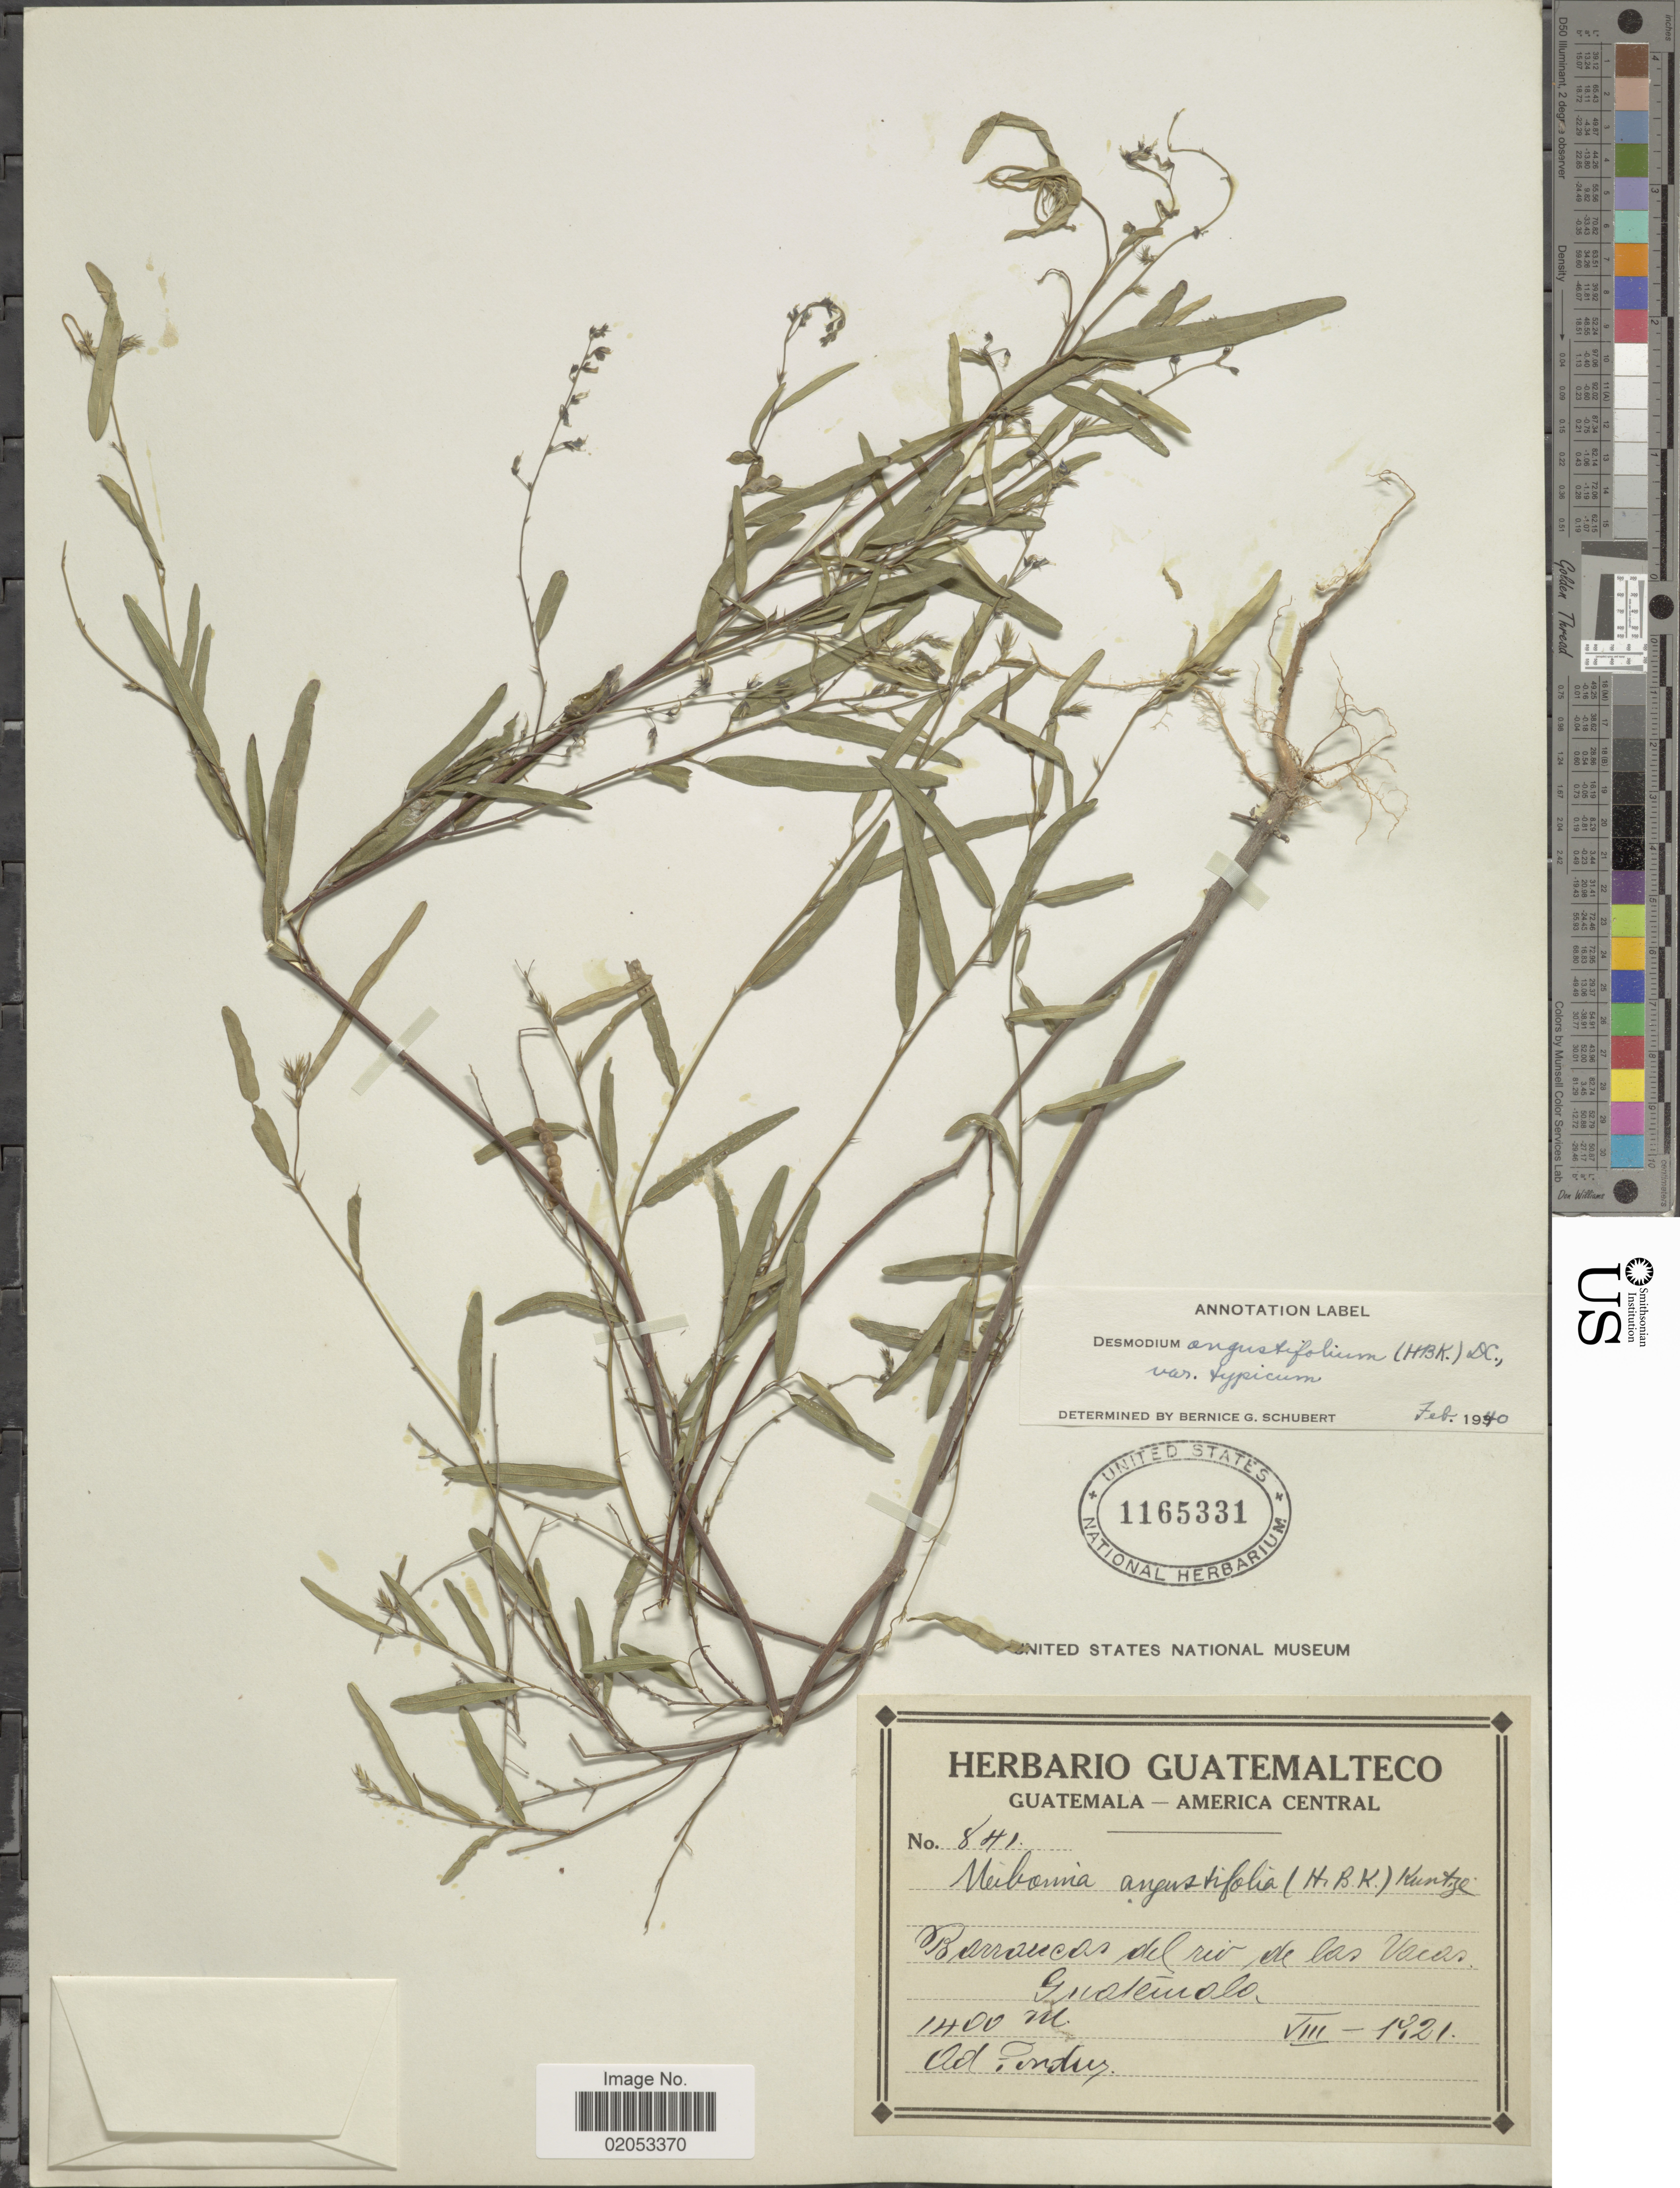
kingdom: Plantae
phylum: Tracheophyta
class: Magnoliopsida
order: Fabales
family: Fabaceae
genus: Desmodium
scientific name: Desmodium angustifolium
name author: (Kunth) DC.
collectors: A. Tonduz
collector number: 841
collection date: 1921-08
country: Guatemala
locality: Barrancas del riv de las Vacas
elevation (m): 1400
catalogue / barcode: US 1165331